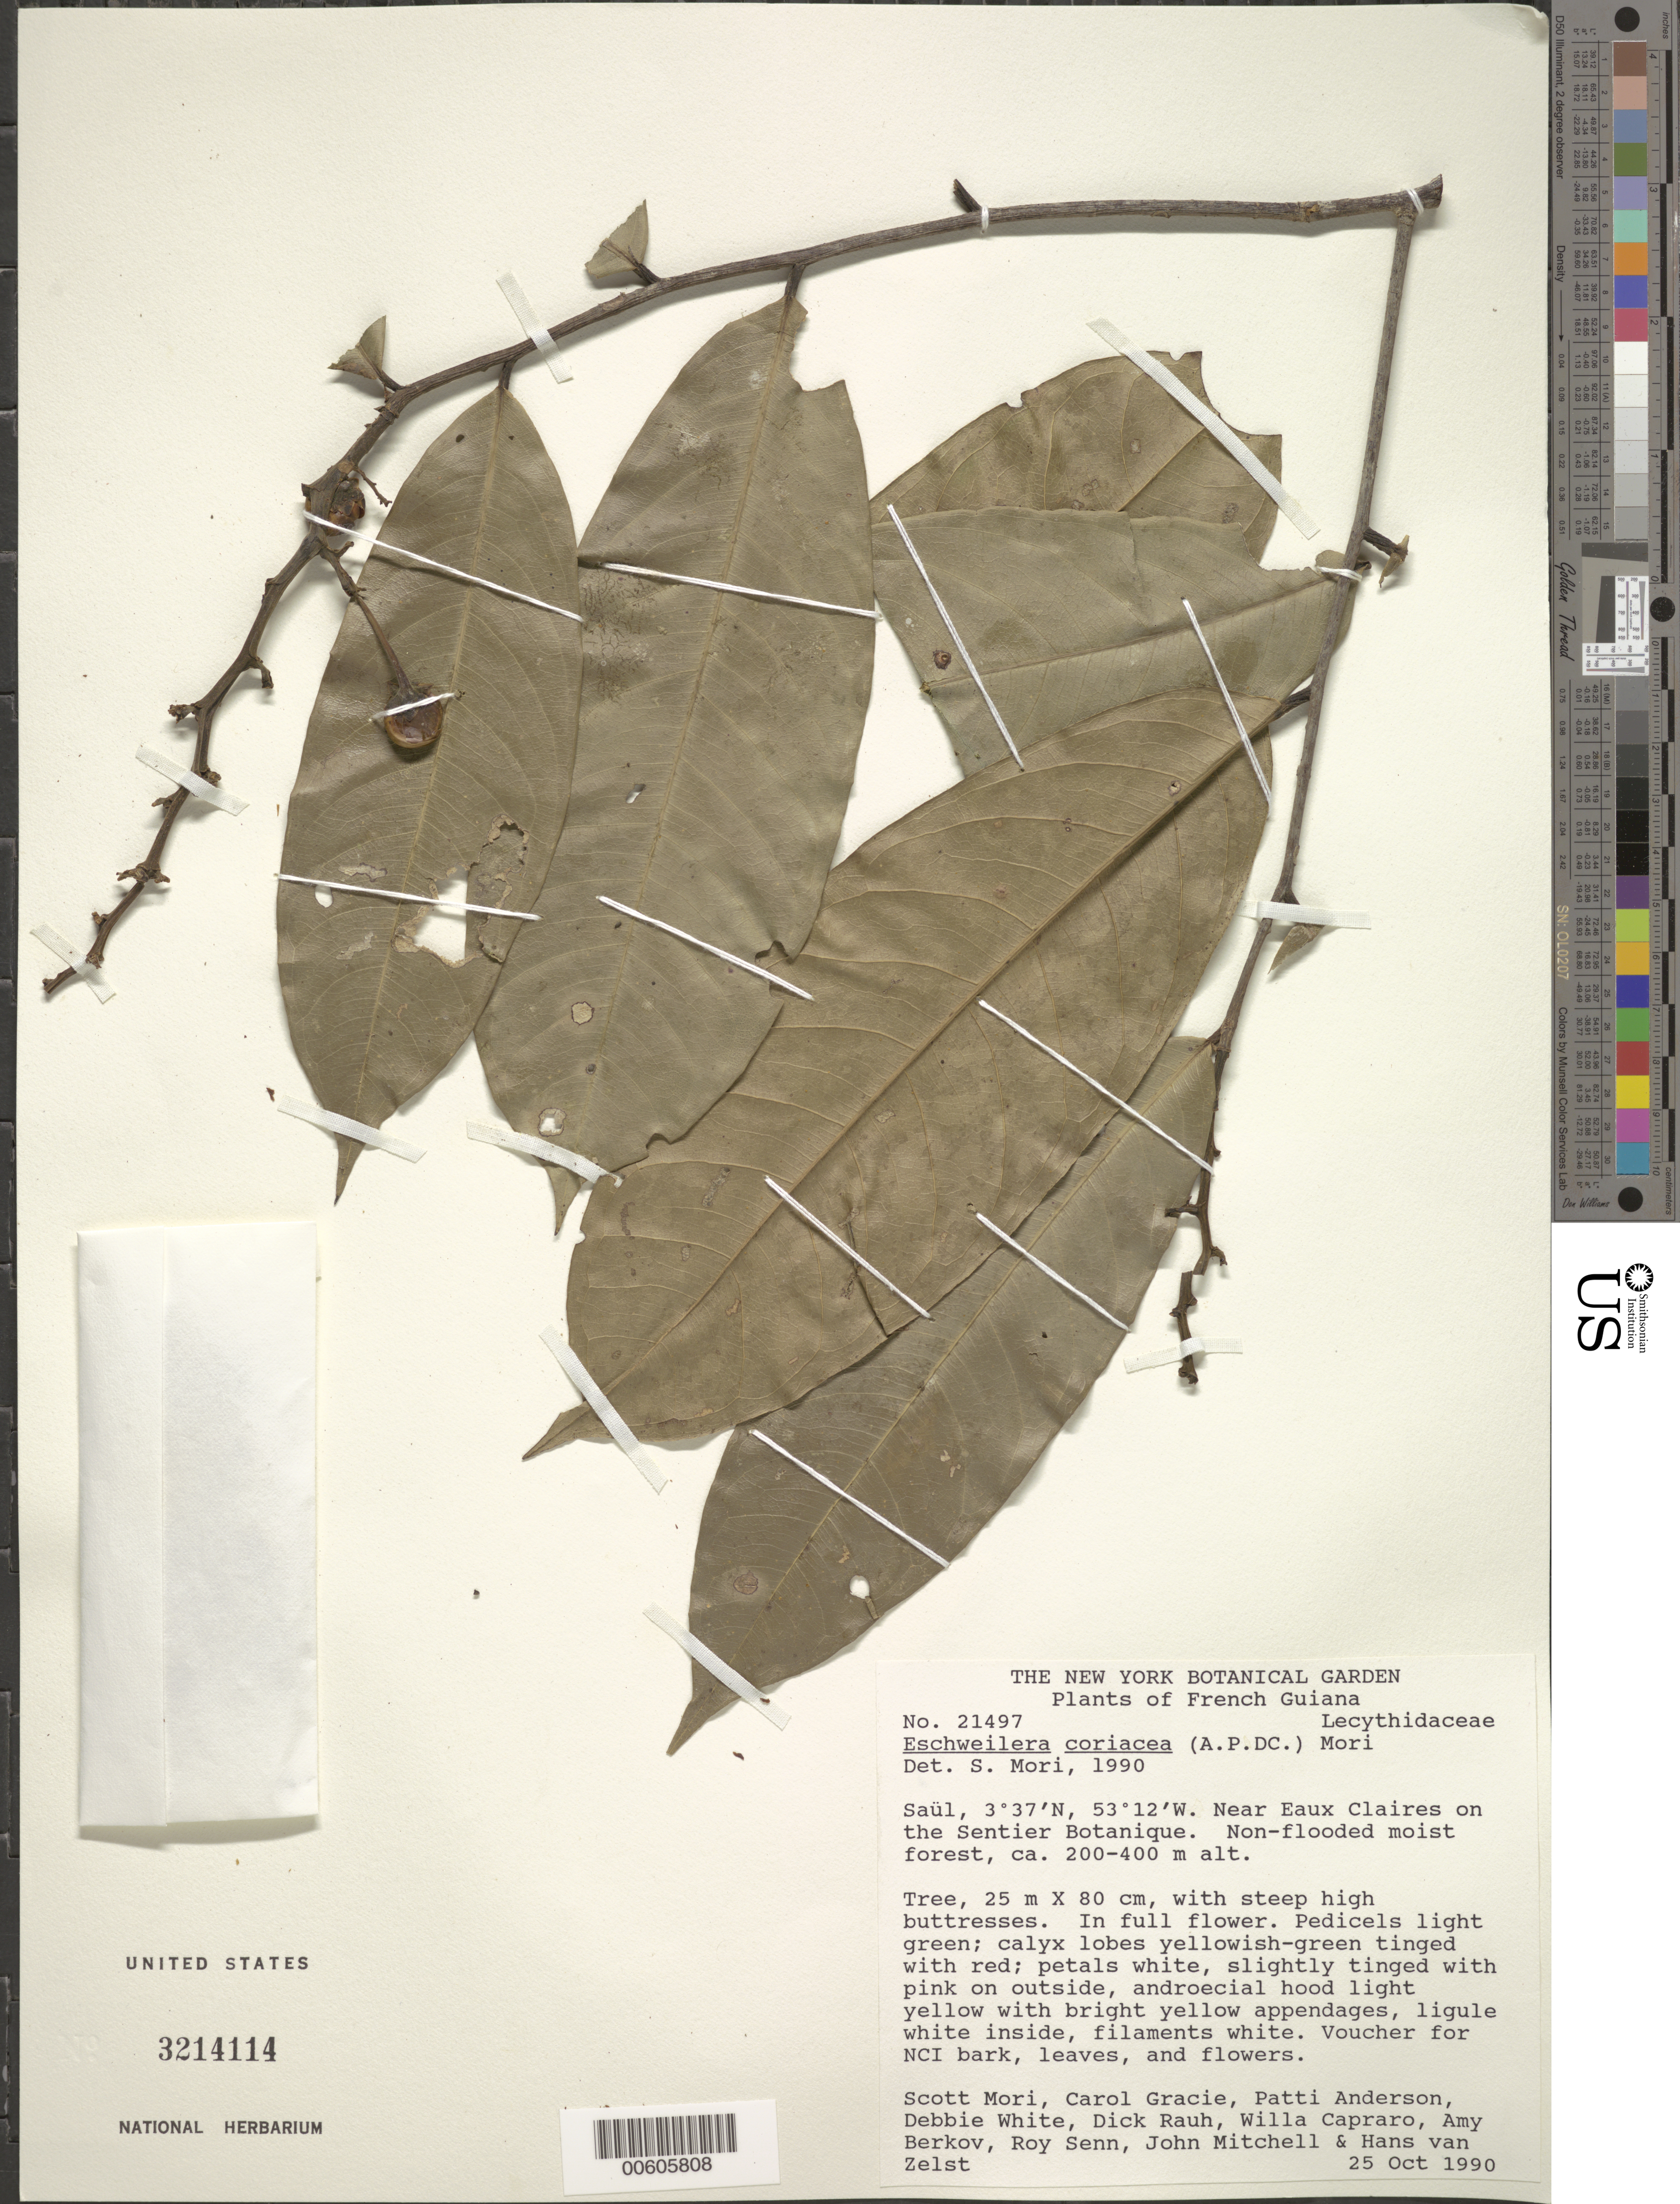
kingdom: Plantae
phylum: Tracheophyta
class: Magnoliopsida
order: Ericales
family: Lecythidaceae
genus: Eschweilera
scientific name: Eschweilera coriacea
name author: (DC.) S.A. Mori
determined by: Mori, Scott A.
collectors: S. Mori et al.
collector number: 21497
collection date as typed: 25-Oct-90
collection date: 1990-10-25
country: French Guiana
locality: Saül, near Eaux Claires on the Sentier Botanique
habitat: Non-flooded moist forest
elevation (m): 200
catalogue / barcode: US 3214114